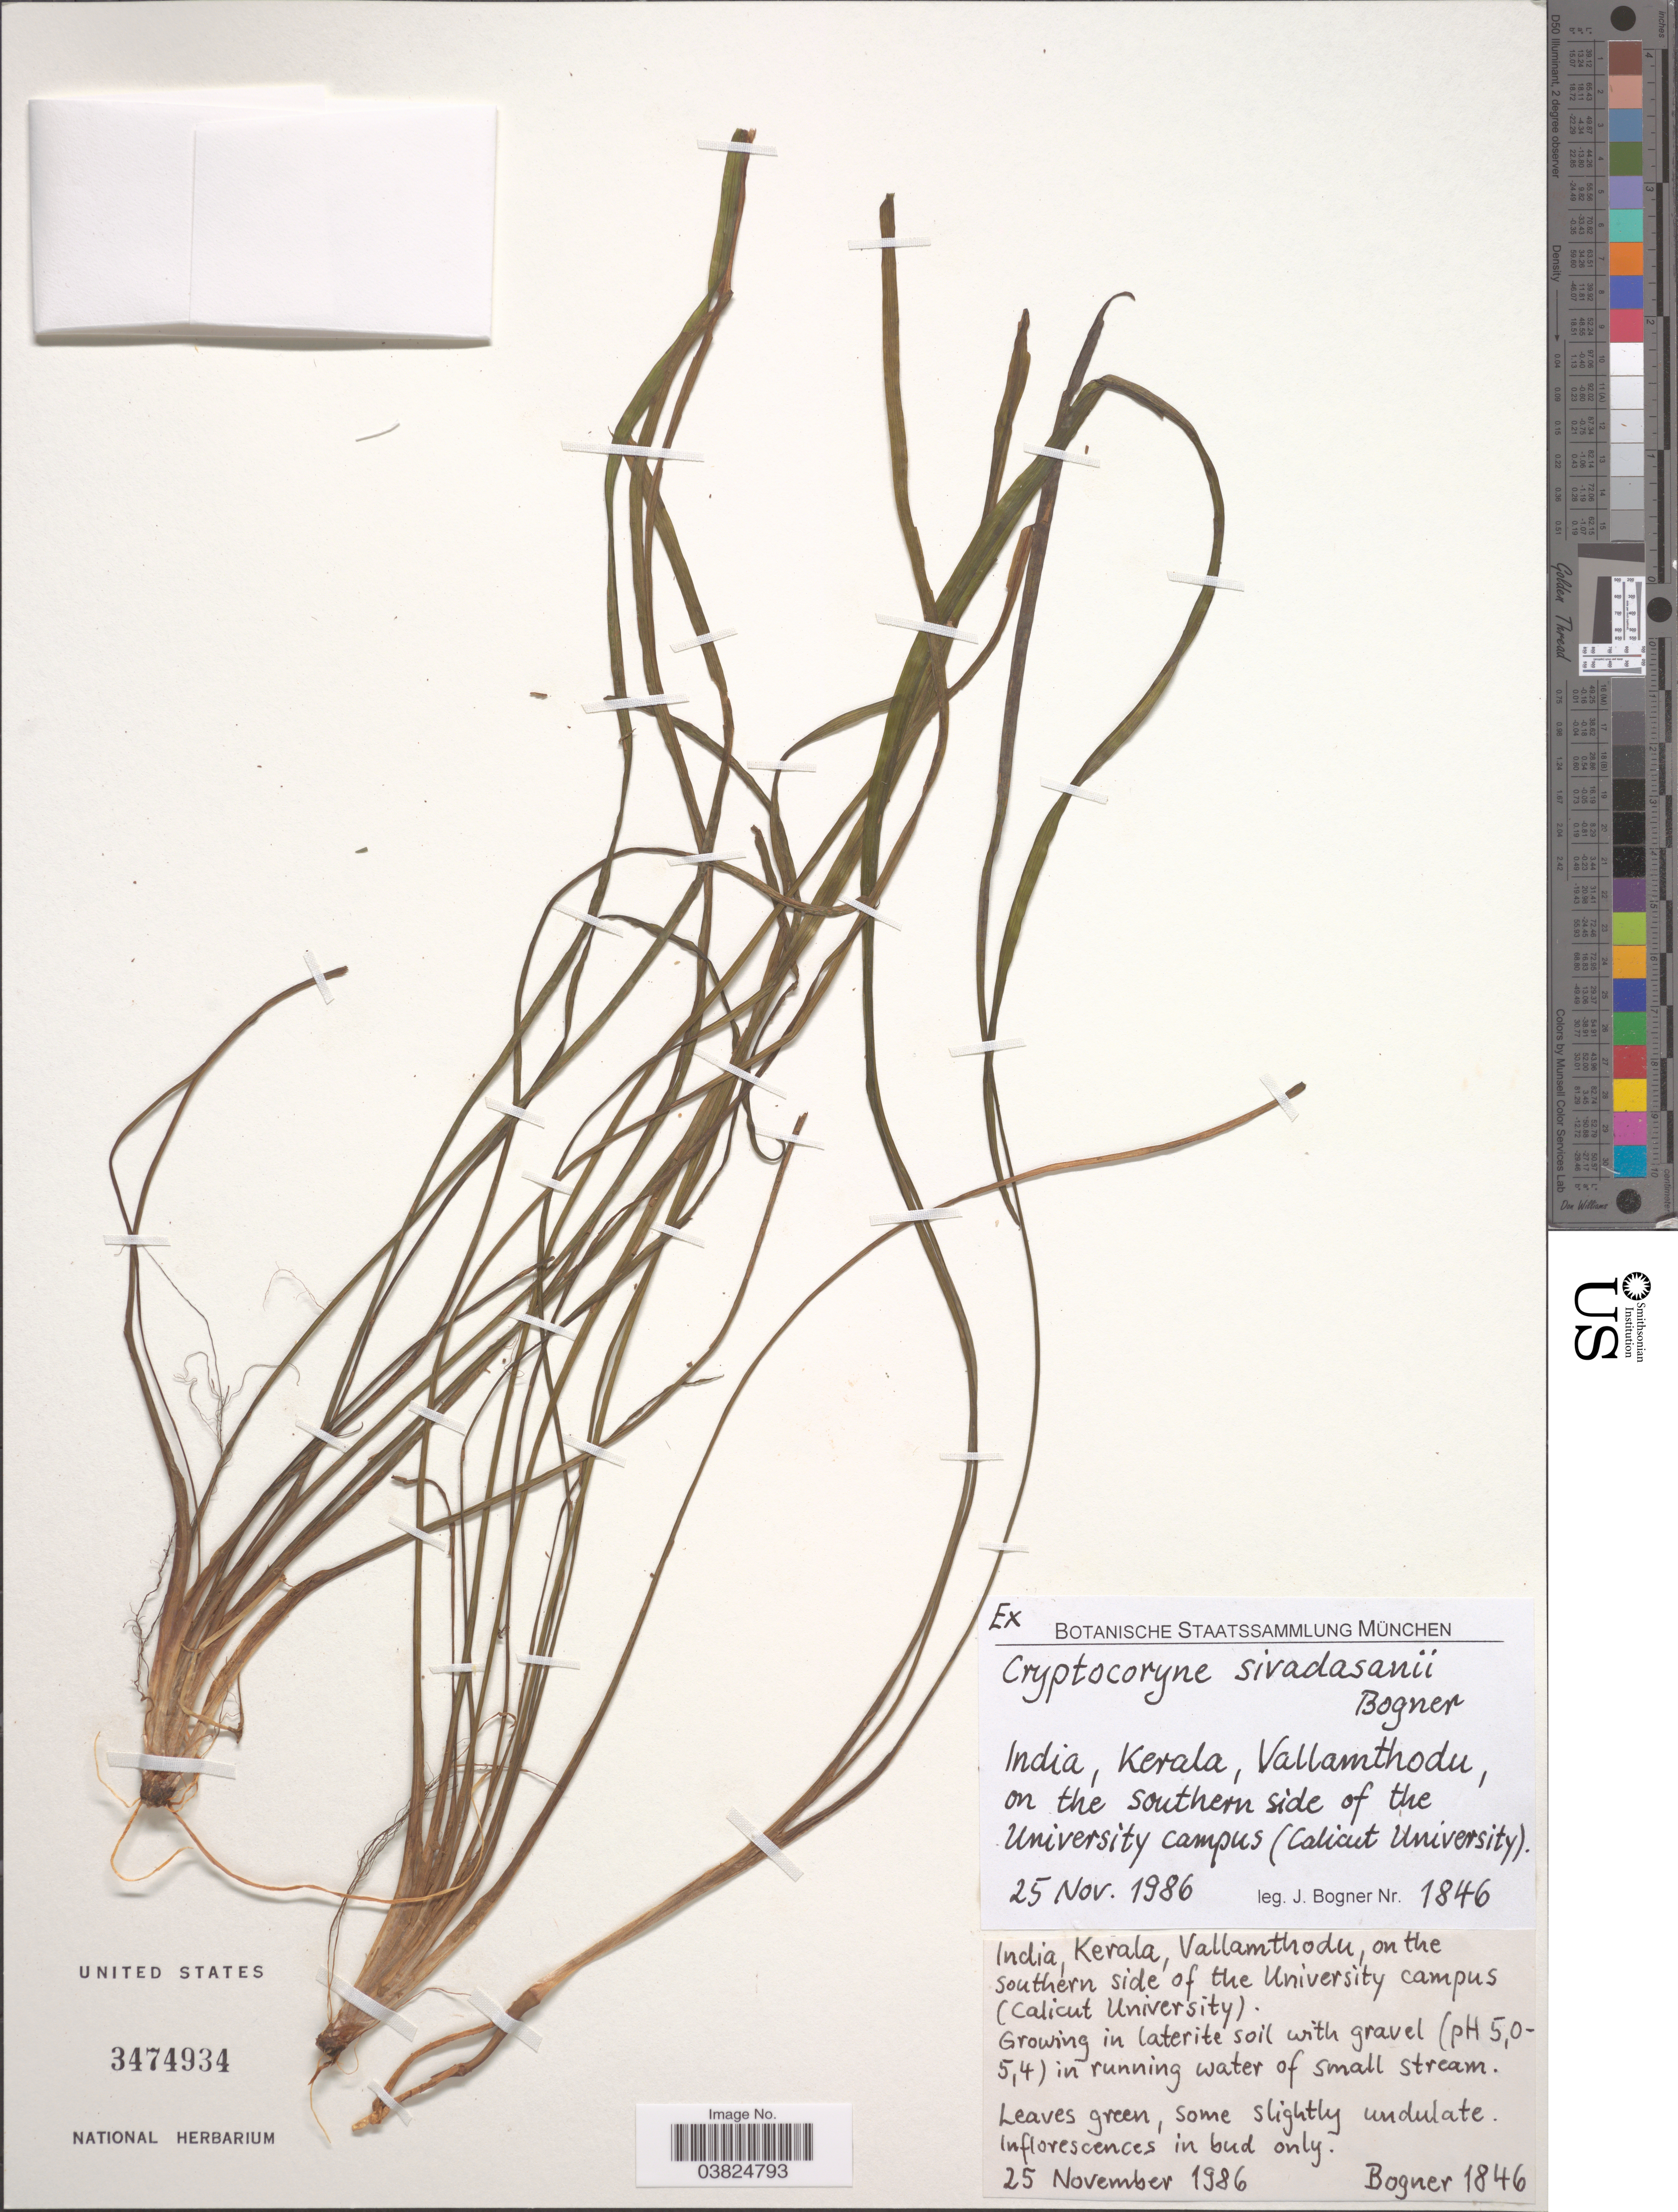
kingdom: Plantae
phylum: Tracheophyta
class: Liliopsida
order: Alismatales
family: Araceae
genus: Cryptocoryne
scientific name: Cryptocoryne sivadasanii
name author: Bogner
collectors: Bogner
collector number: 1846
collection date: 1986-11-25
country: India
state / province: Kerala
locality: Vallamthodu, on the southern side of the University campus (Calicut University).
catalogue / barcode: US 3474934